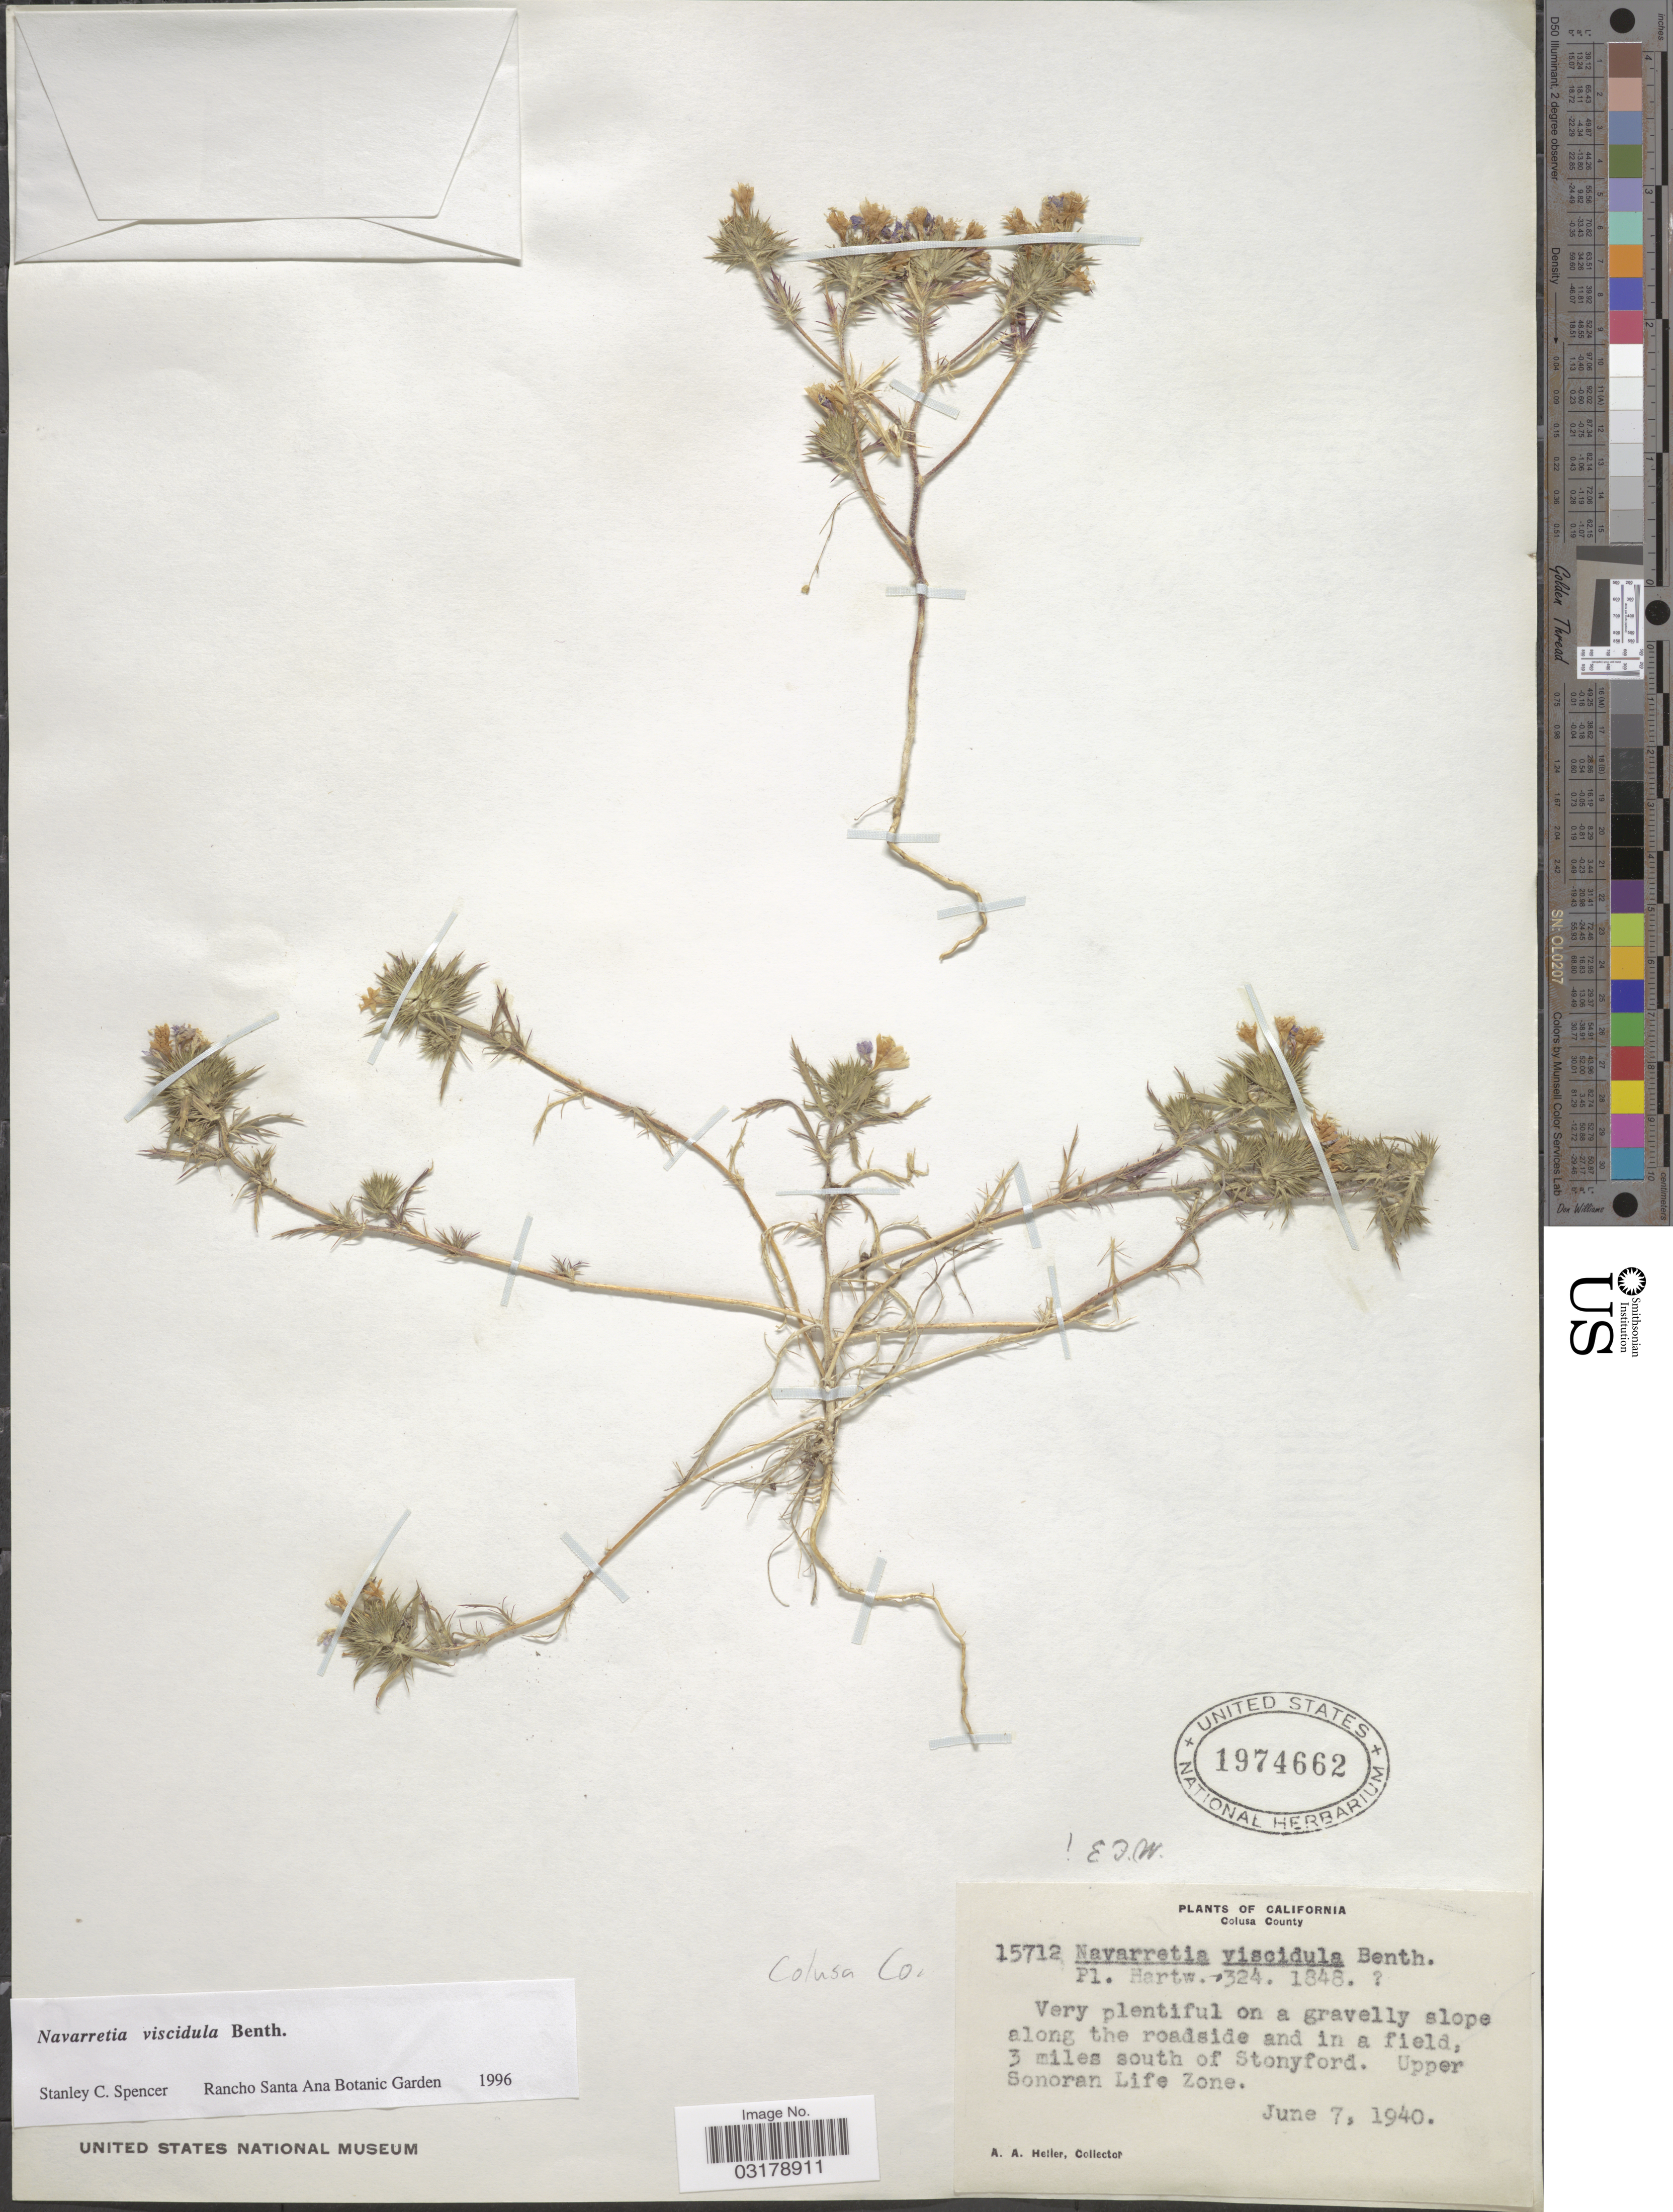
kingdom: Plantae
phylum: Tracheophyta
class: Magnoliopsida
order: Ericales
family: Polemoniaceae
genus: Navarretia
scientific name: Navarretia viscidula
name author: Benth.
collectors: A. A. Heller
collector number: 15712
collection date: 1940-06-07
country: United States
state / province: California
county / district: Colusa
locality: Colusa County. 3 miles south of Stonyford. Upper Sonoran Life Zone.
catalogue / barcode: US 1974662